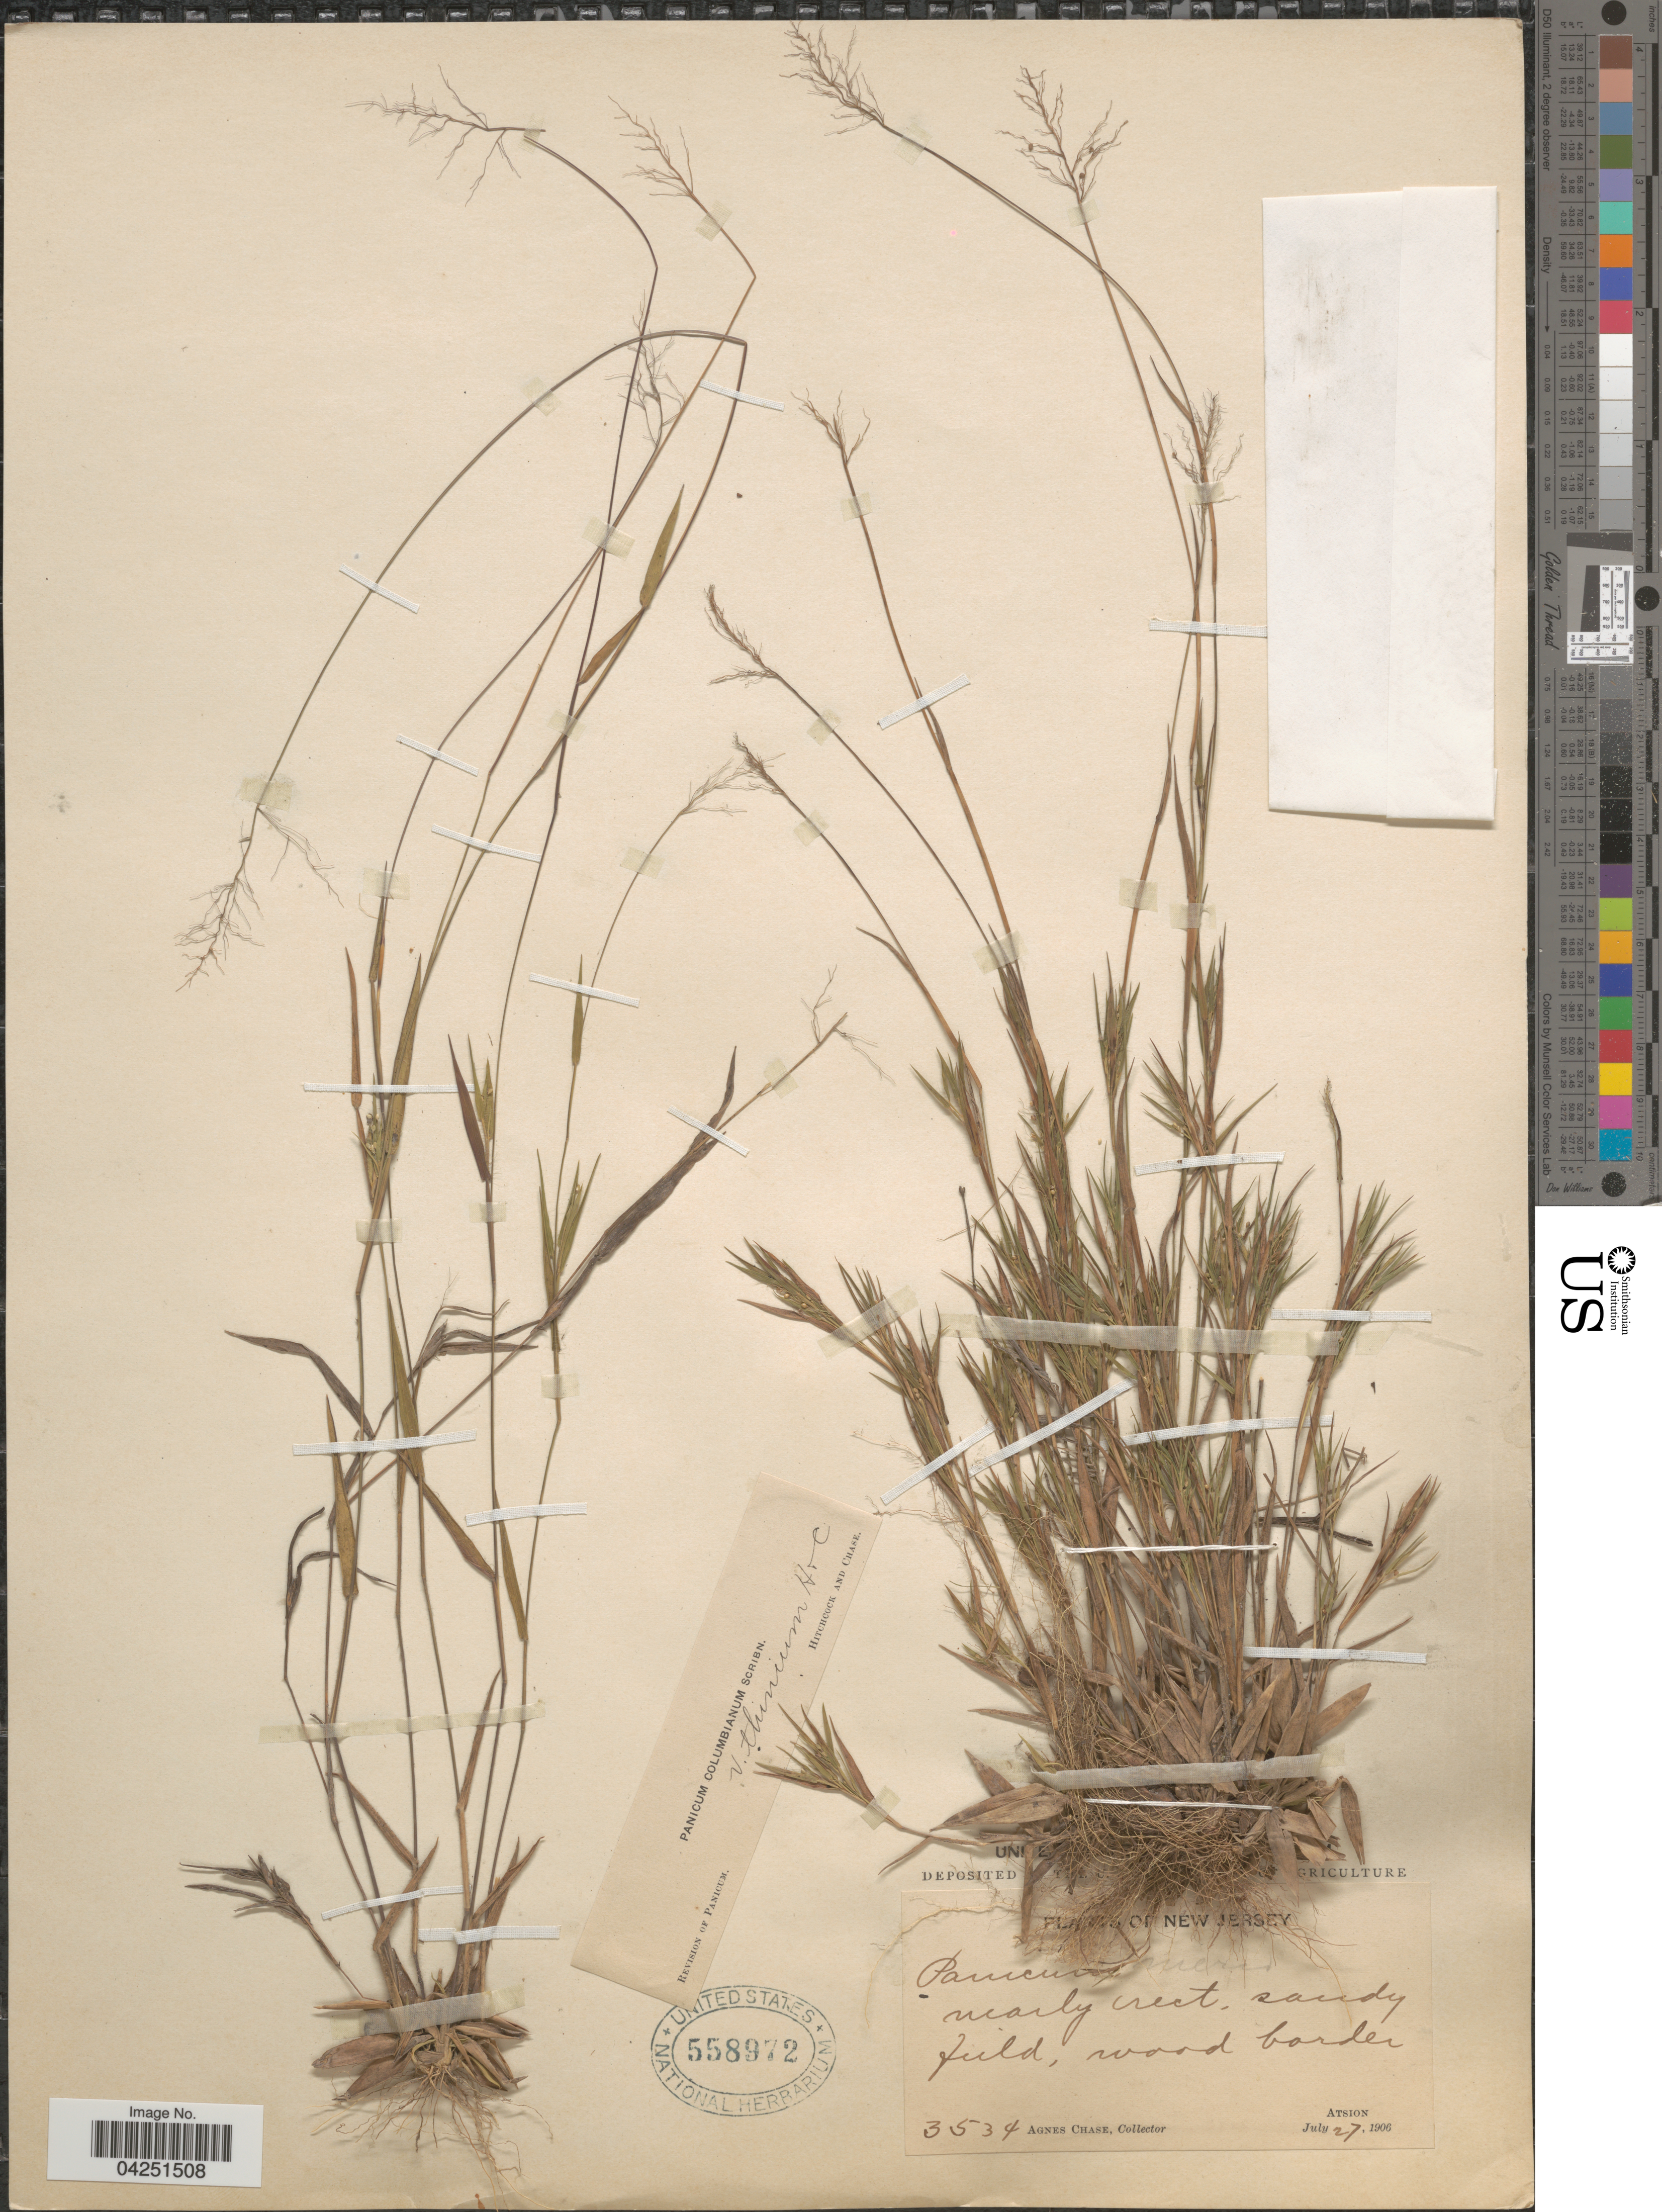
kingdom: Plantae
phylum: Tracheophyta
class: Liliopsida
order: Poales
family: Poaceae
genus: Dichanthelium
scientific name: Dichanthelium acuminatum var. acuminatum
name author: (Sw.) Gould & C.A. Clark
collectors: A. Chase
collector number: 3534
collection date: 1906-07-27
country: United States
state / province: New Jersey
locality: Sandy field, wood border. Atsion.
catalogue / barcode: US 558972